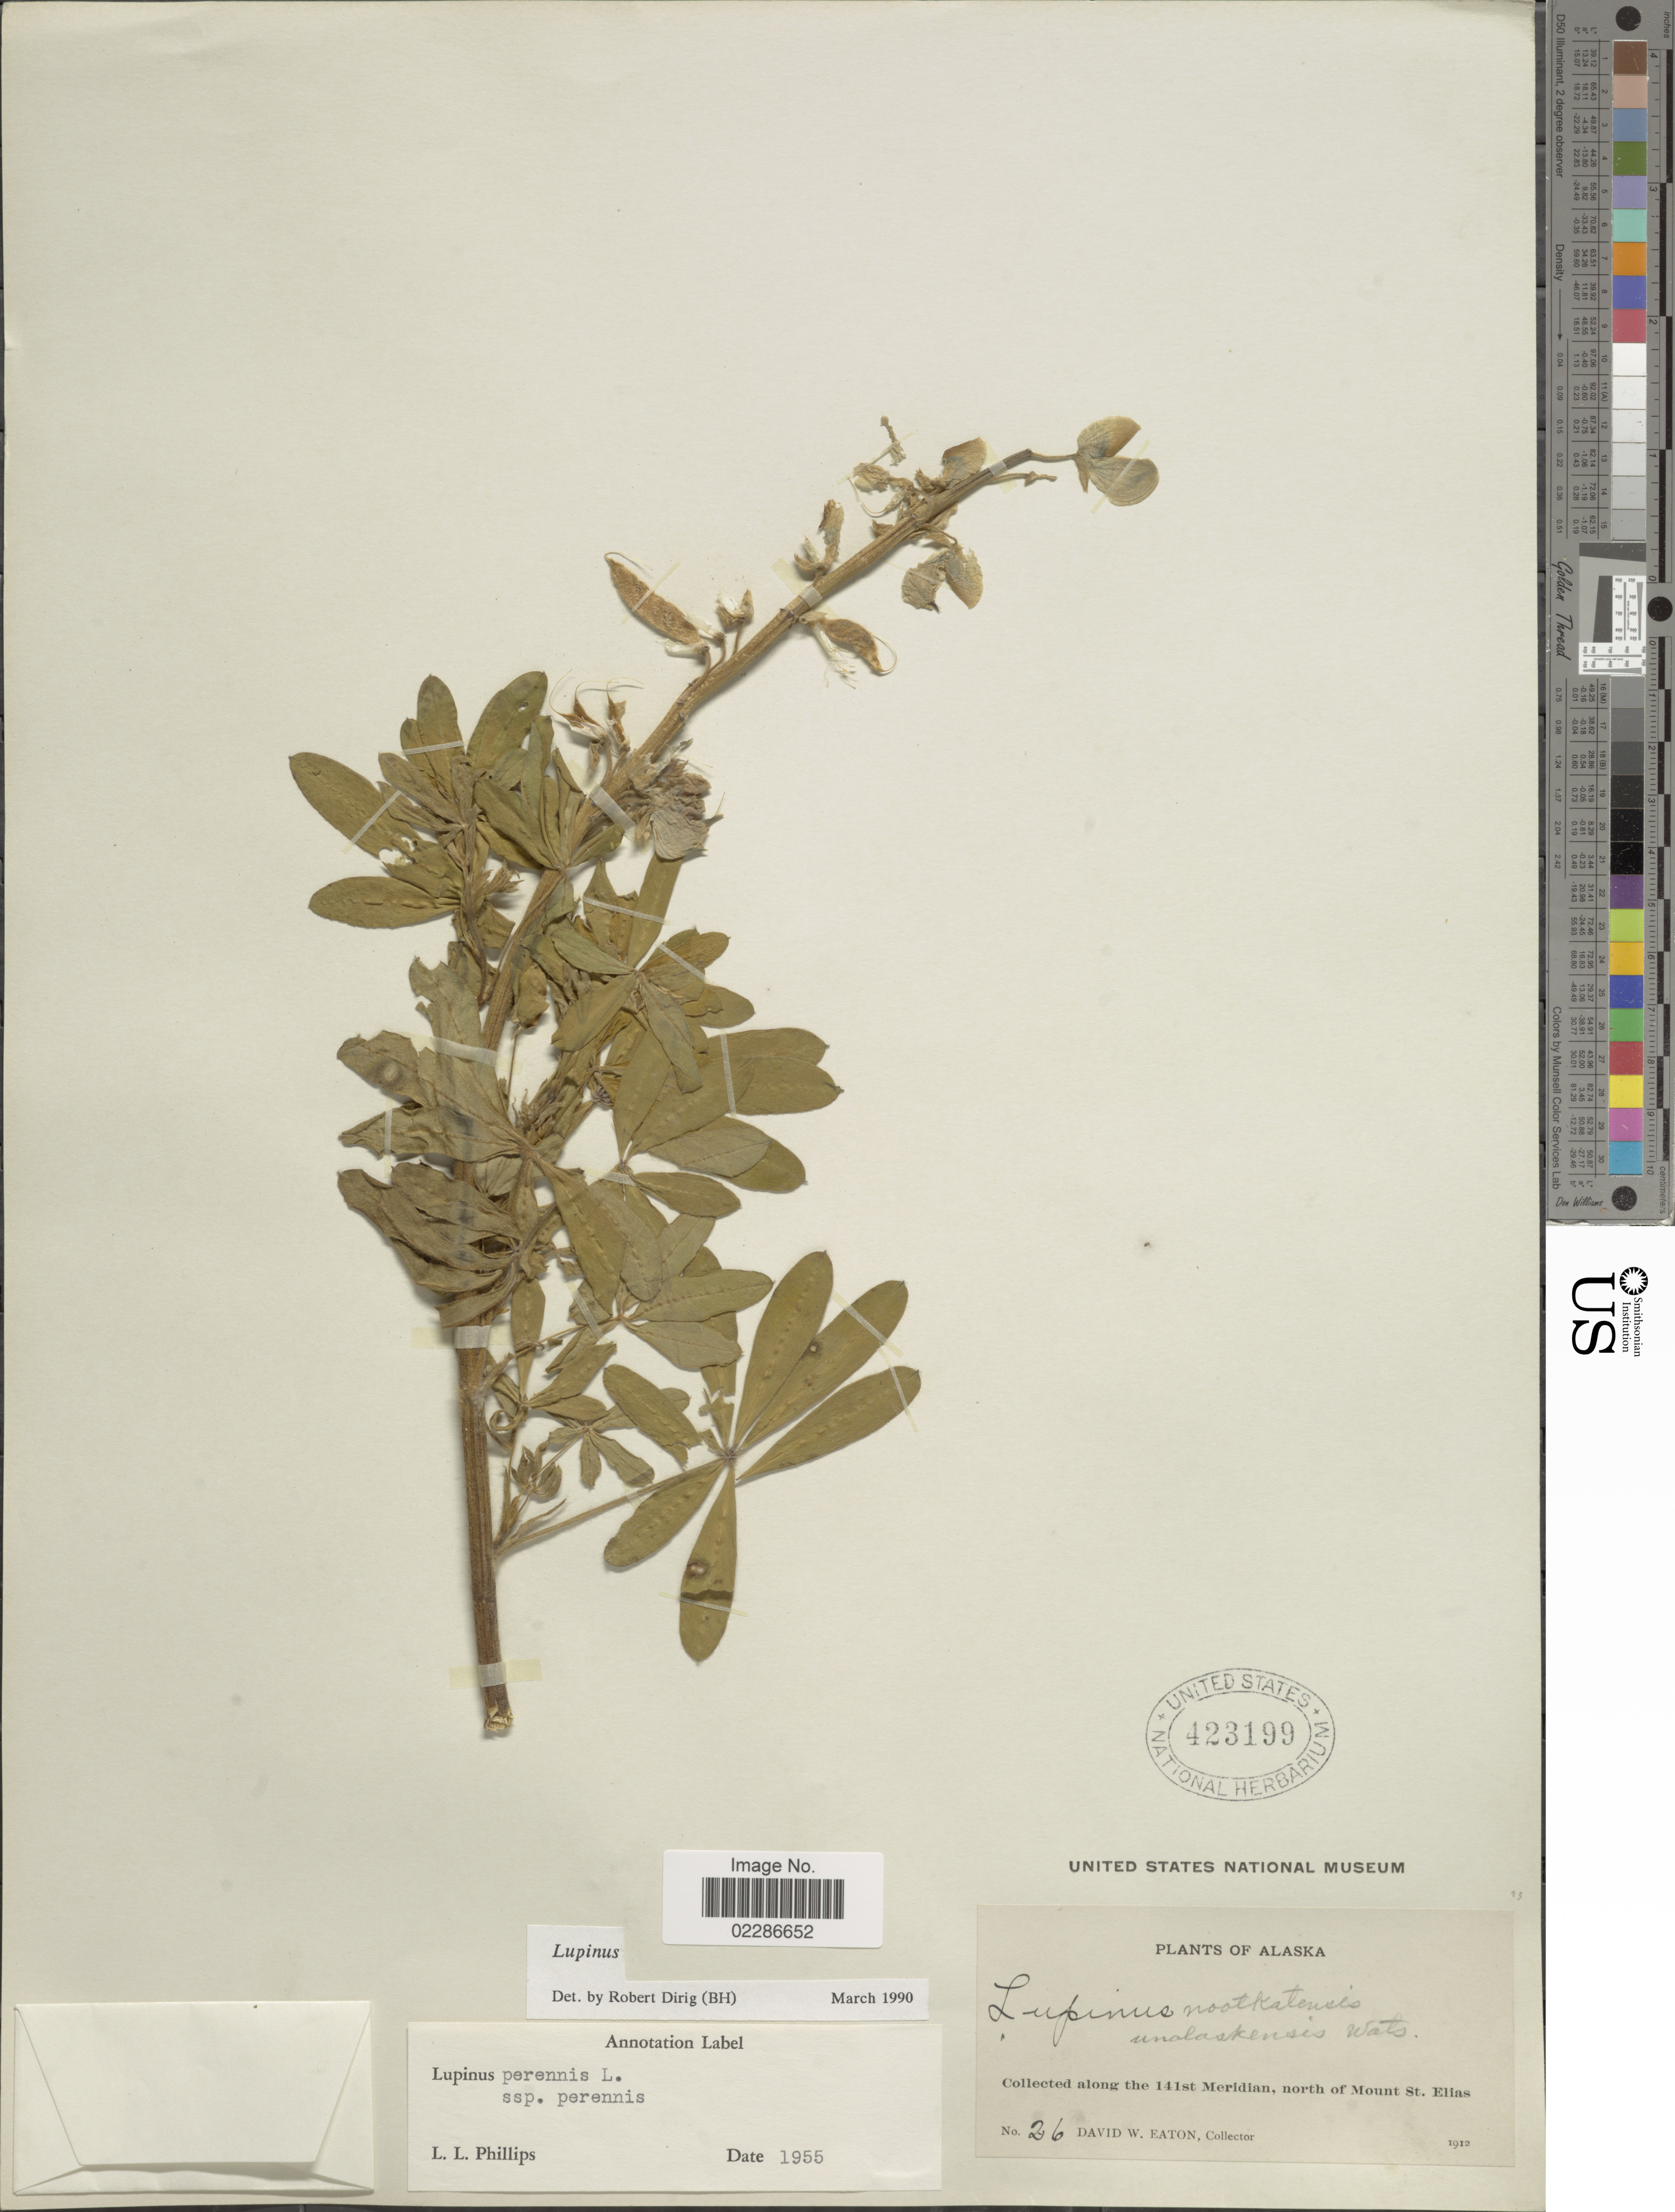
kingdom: Plantae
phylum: Tracheophyta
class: Magnoliopsida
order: Fabales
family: Fabaceae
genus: Lupinus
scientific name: Lupinus perennis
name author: L.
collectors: D. Eaton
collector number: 26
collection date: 1912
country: United States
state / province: Alaska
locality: Along the 141st Meridian, north of Mount St Elias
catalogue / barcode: US 423199